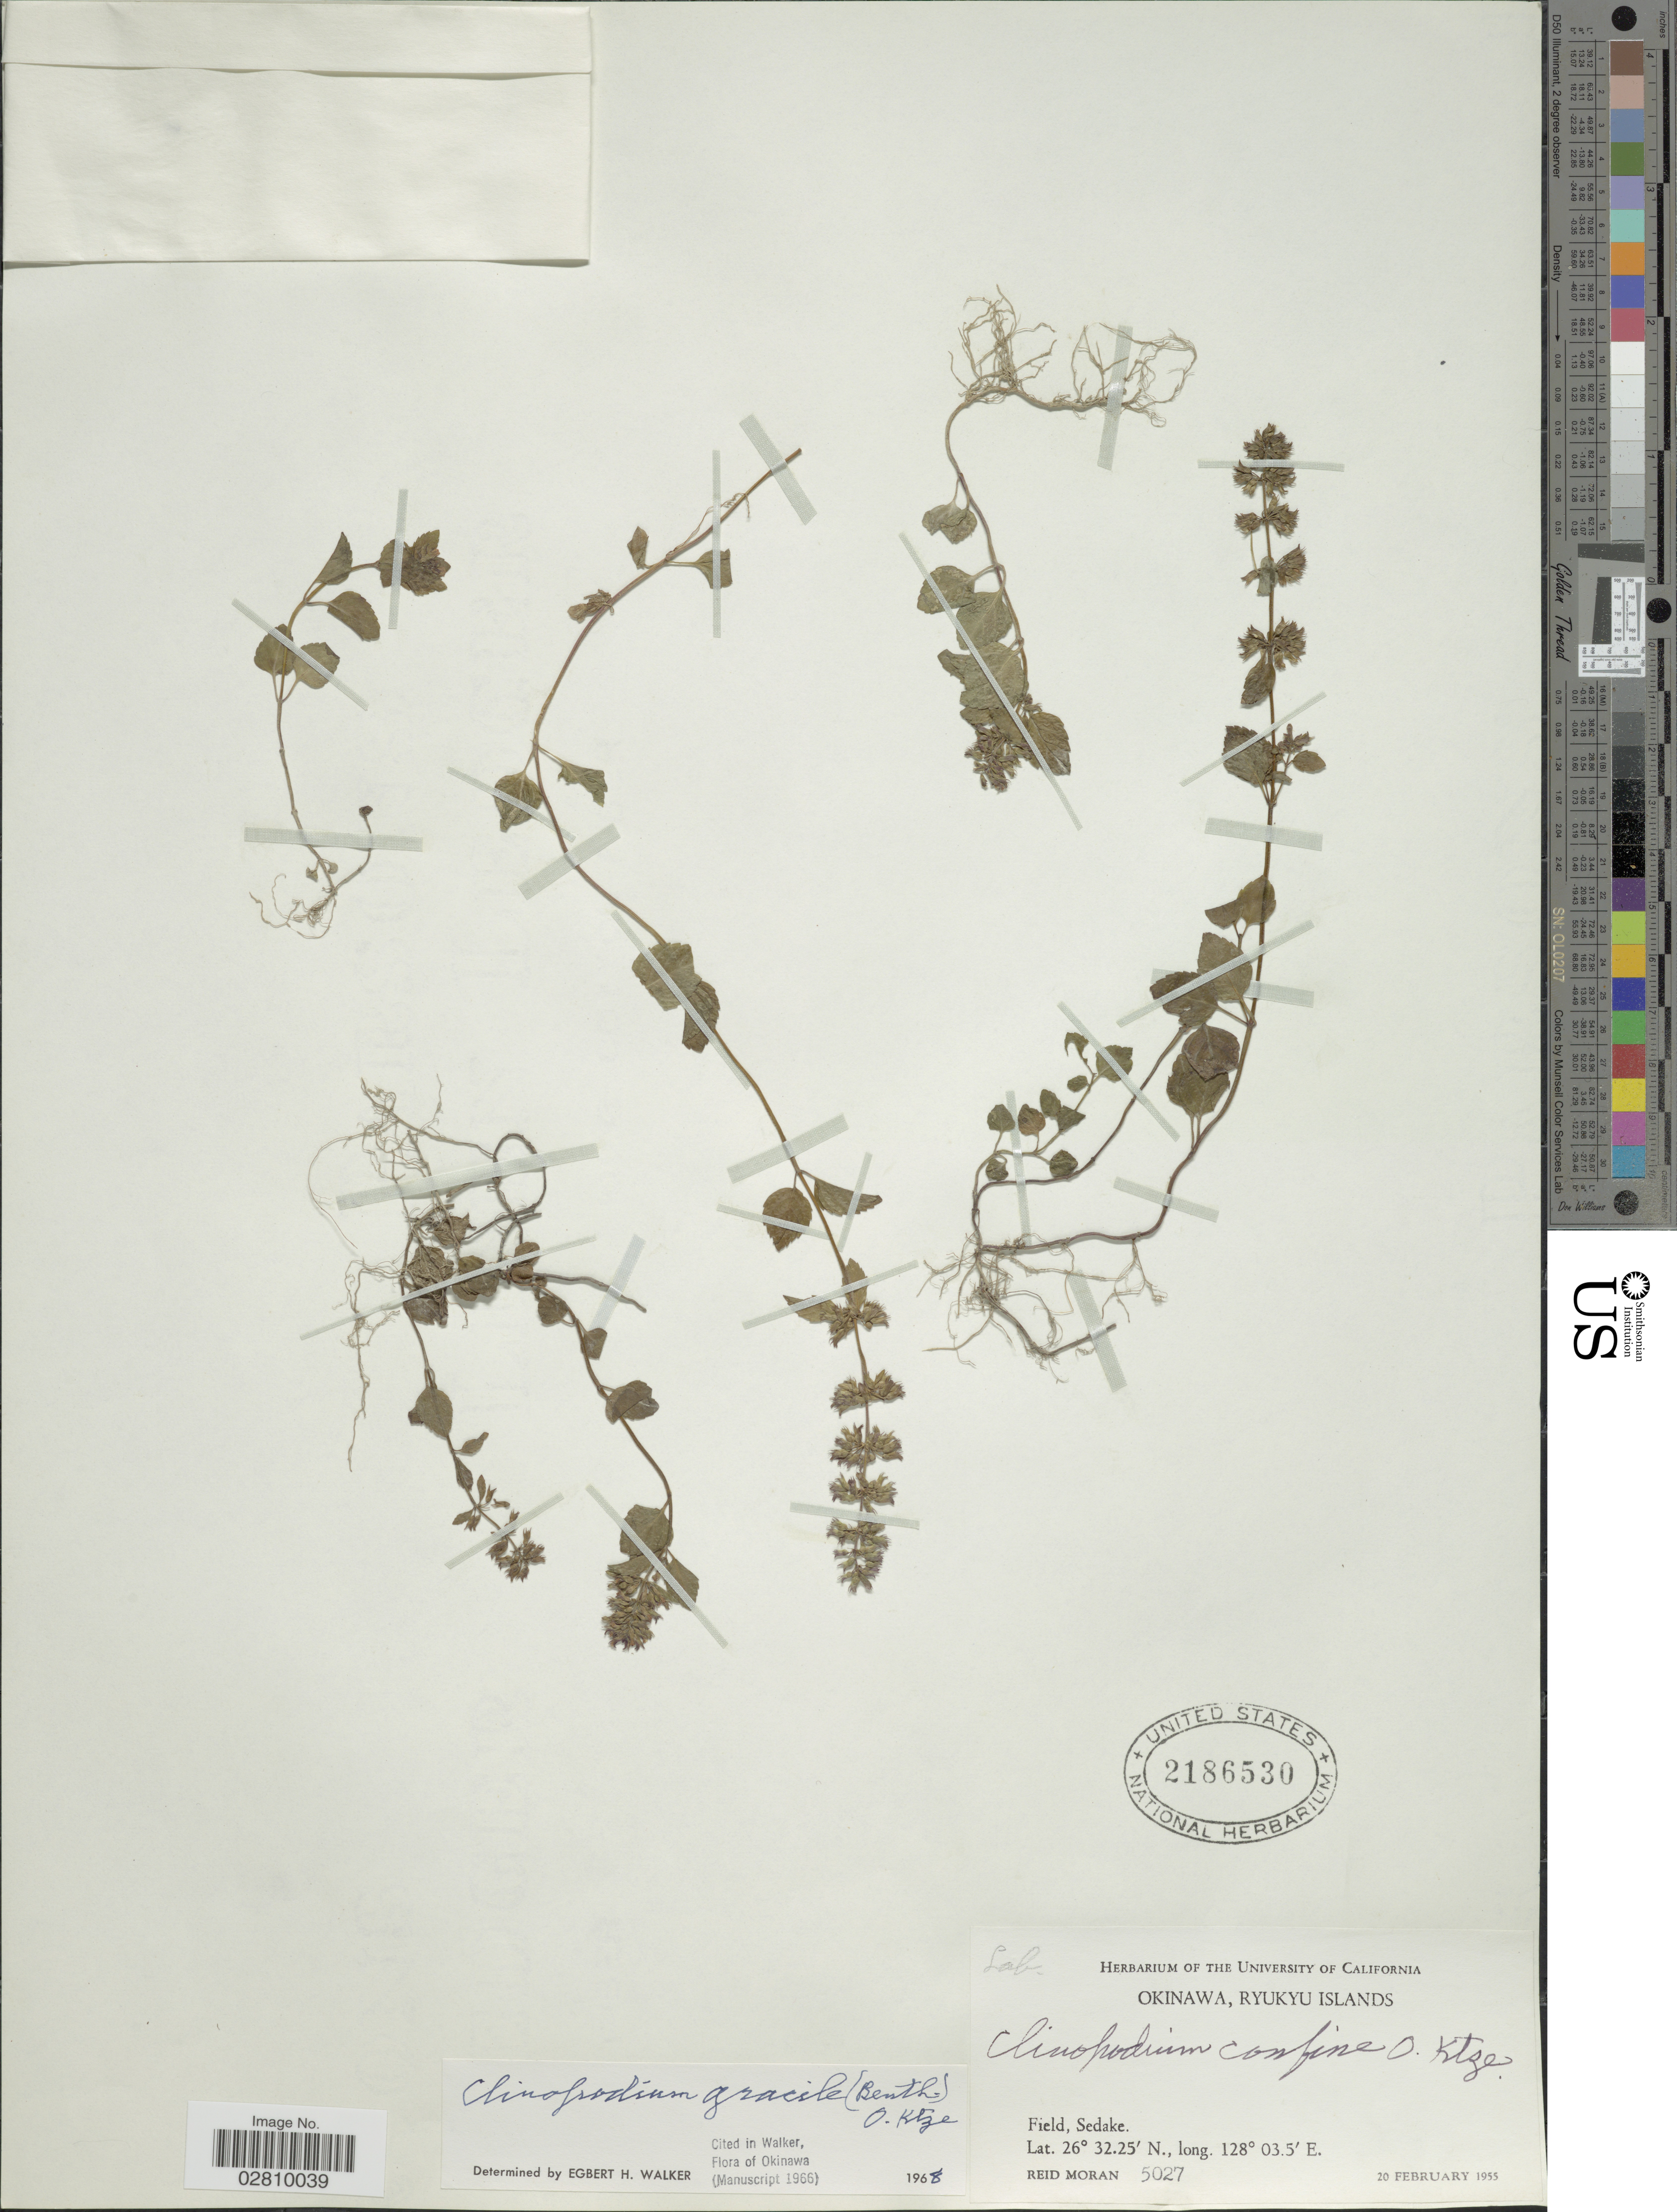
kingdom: Plantae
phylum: Tracheophyta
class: Magnoliopsida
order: Lamiales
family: Lamiaceae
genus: Calamintha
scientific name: Calamintha confinis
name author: Hance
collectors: R. V. Moran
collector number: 5027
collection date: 1955-02-20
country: Japan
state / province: Okinawa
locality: Ryukyu Islands. Sedake.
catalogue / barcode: US 2186530